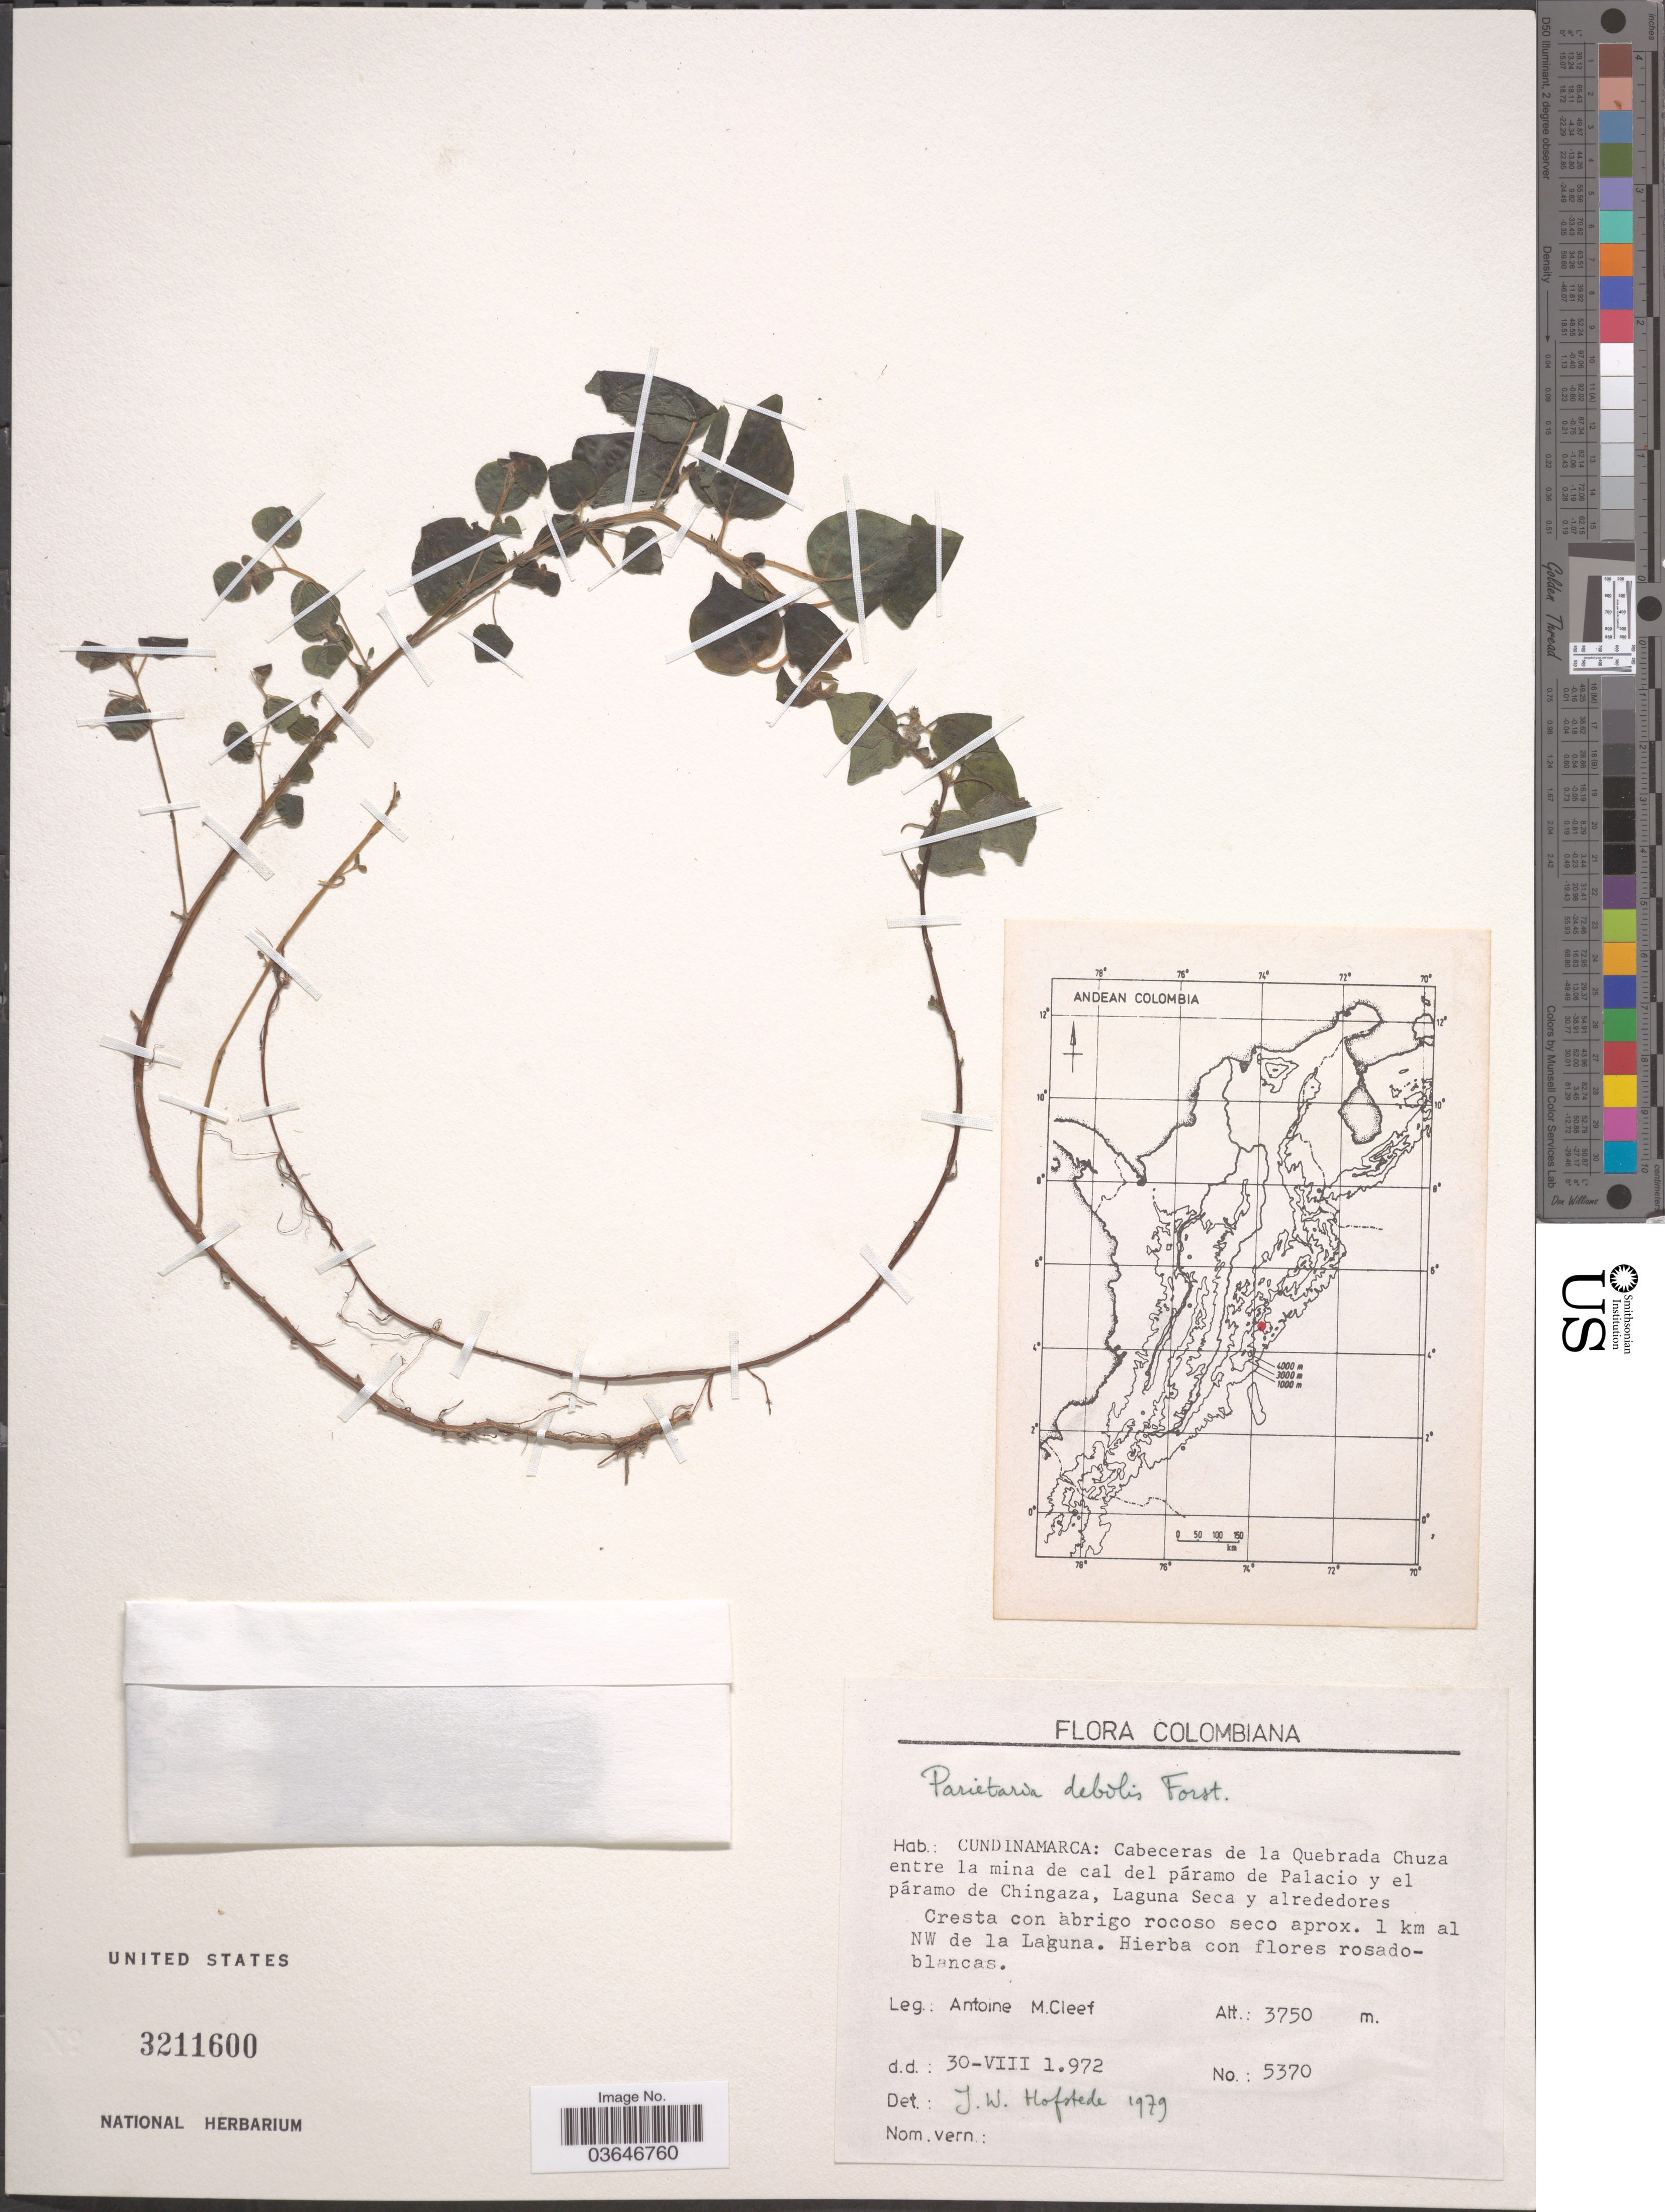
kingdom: Plantae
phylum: Tracheophyta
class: Magnoliopsida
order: Rosales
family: Urticaceae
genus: Parietaria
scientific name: Parietaria debilis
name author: G. Forst.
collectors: A. M. Cleef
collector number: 5370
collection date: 1972-08-30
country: Colombia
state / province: Cundinamarca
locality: Cabeceras de la Quebrada Chuza entre la mina de cal del páramo de Palacio y el páramo de Chingaza, Laguna Seca y alrededores Cresta con abrigo rocoso seco aprox. 1 km al NW de la Laguna.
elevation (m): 3750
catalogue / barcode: US 3211600